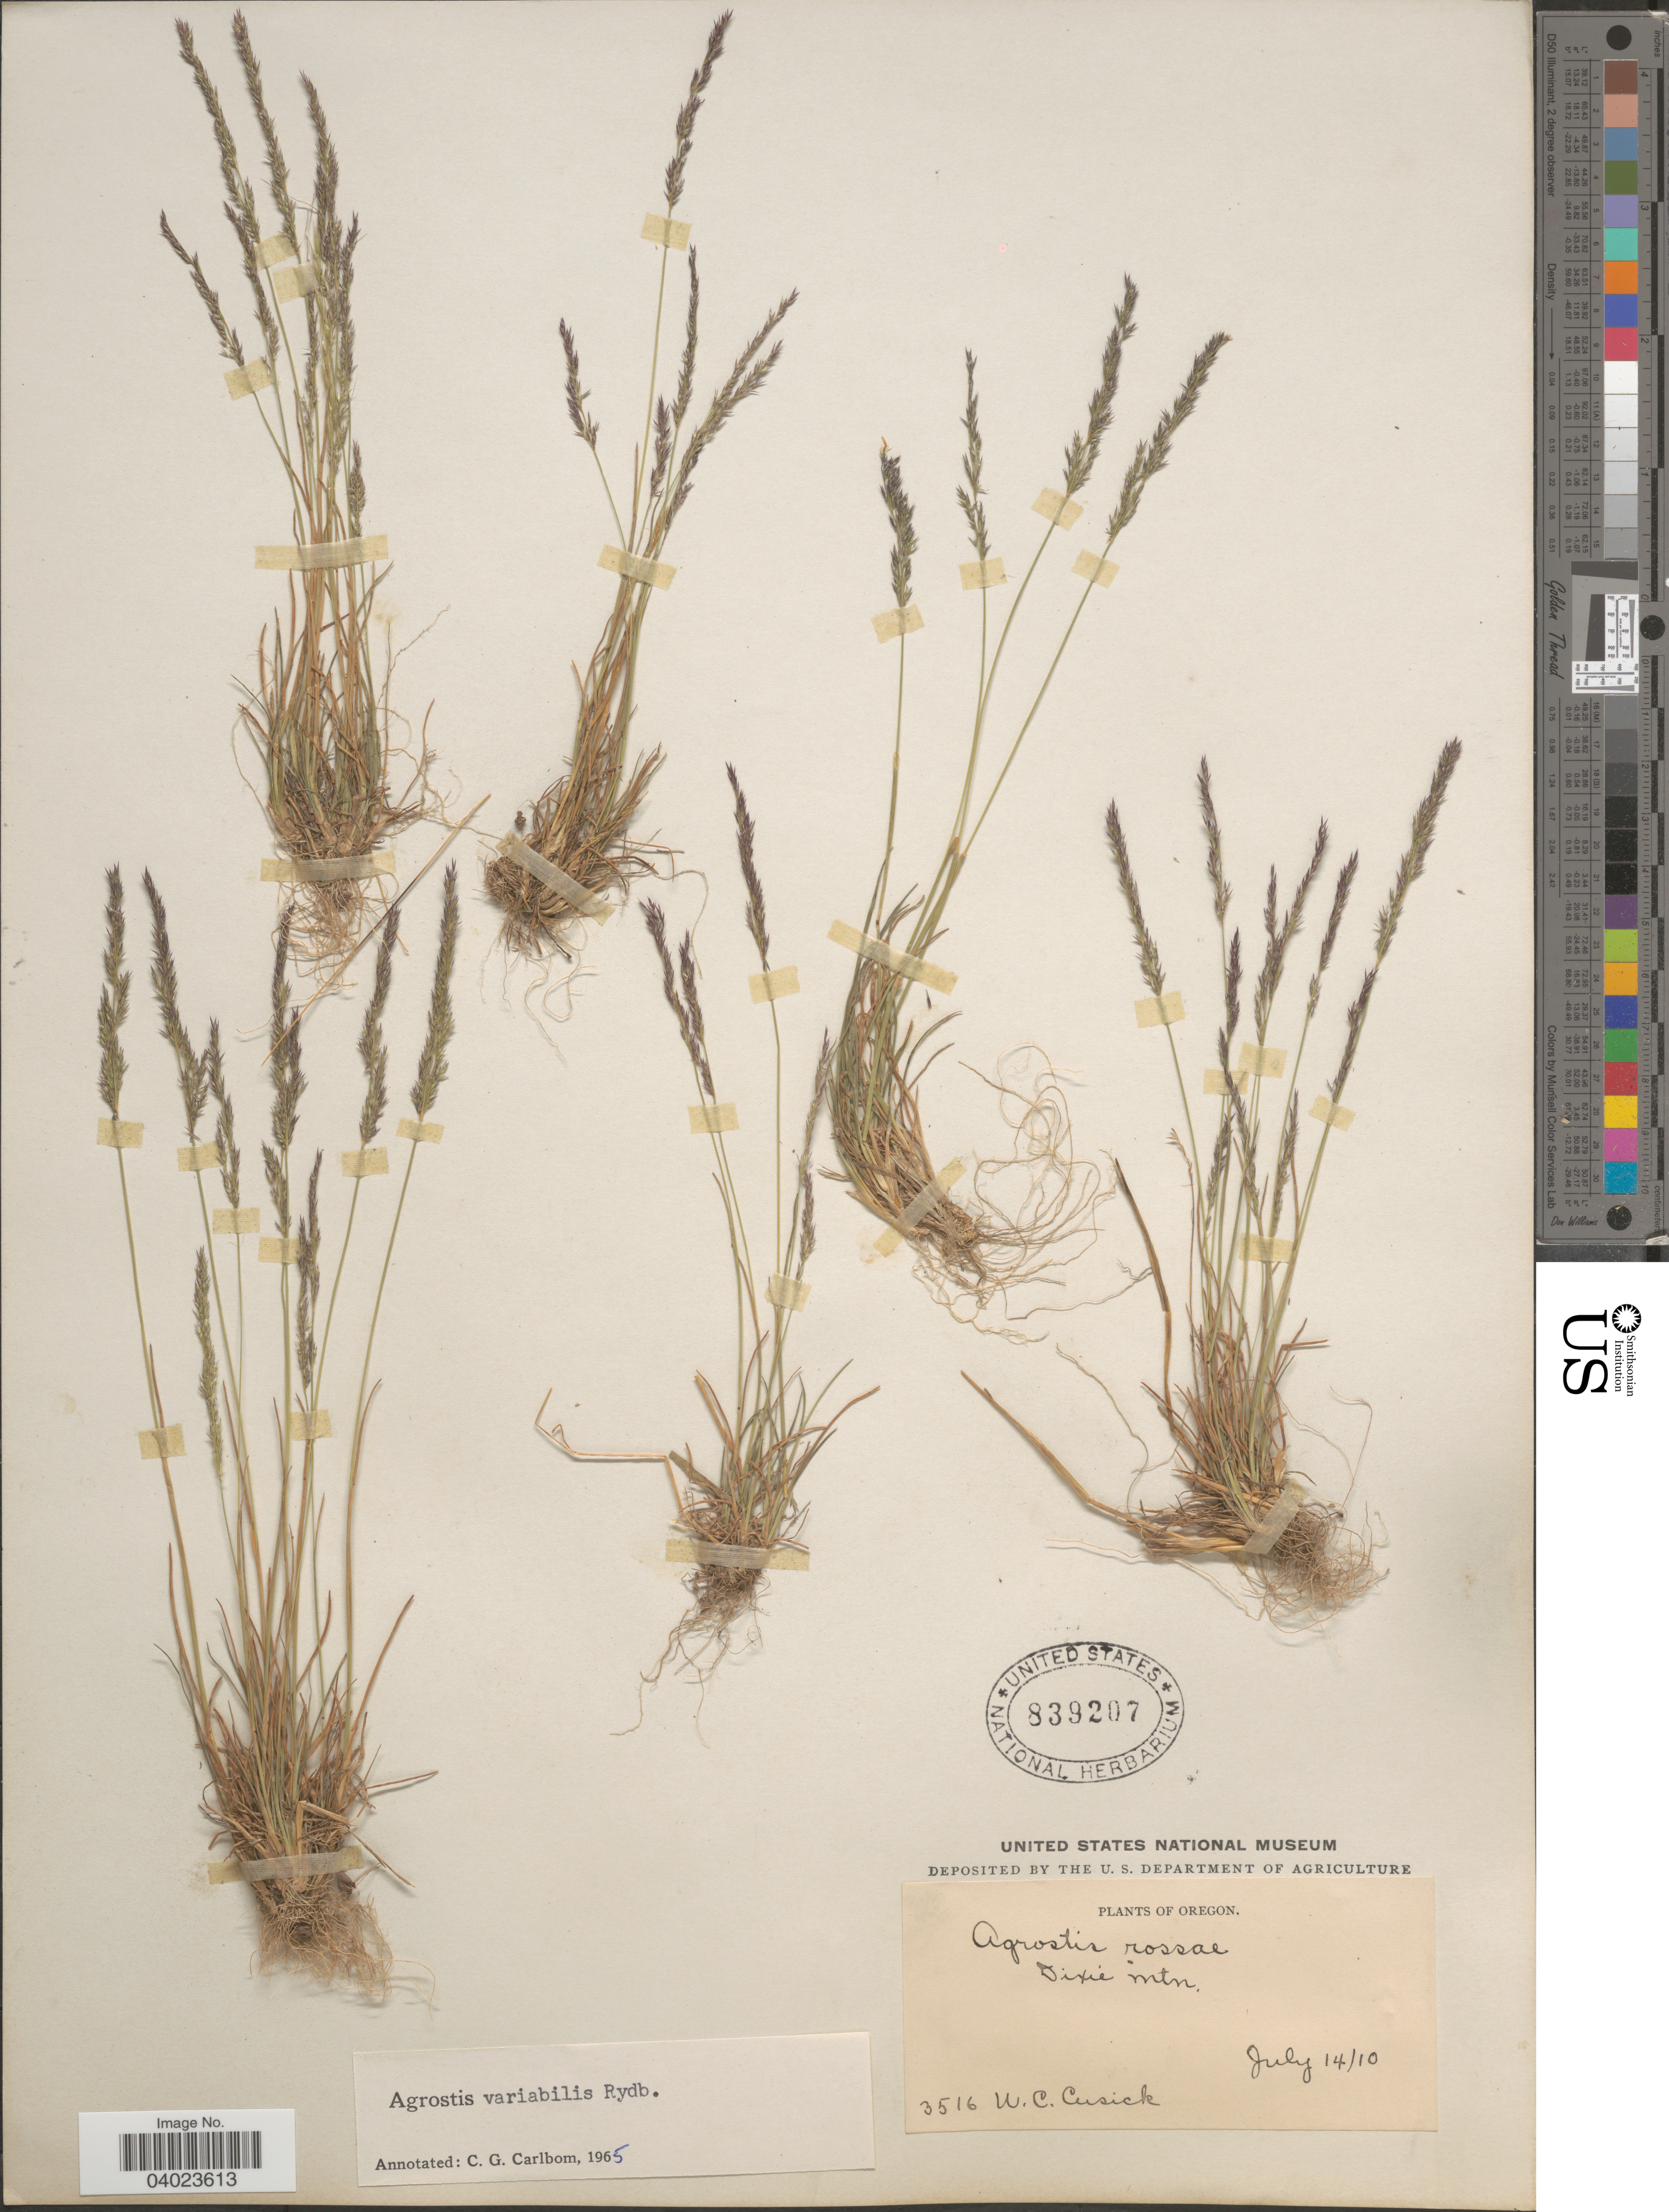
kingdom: Plantae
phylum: Tracheophyta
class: Liliopsida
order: Poales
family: Poaceae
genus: Agrostis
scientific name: Agrostis variabilis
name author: Rydb.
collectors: W. C. Cusick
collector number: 3516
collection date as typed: Transcribed d/m/y: 14/7/10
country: United States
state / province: Oregon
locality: Dixie Mtn.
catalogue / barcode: US 839207